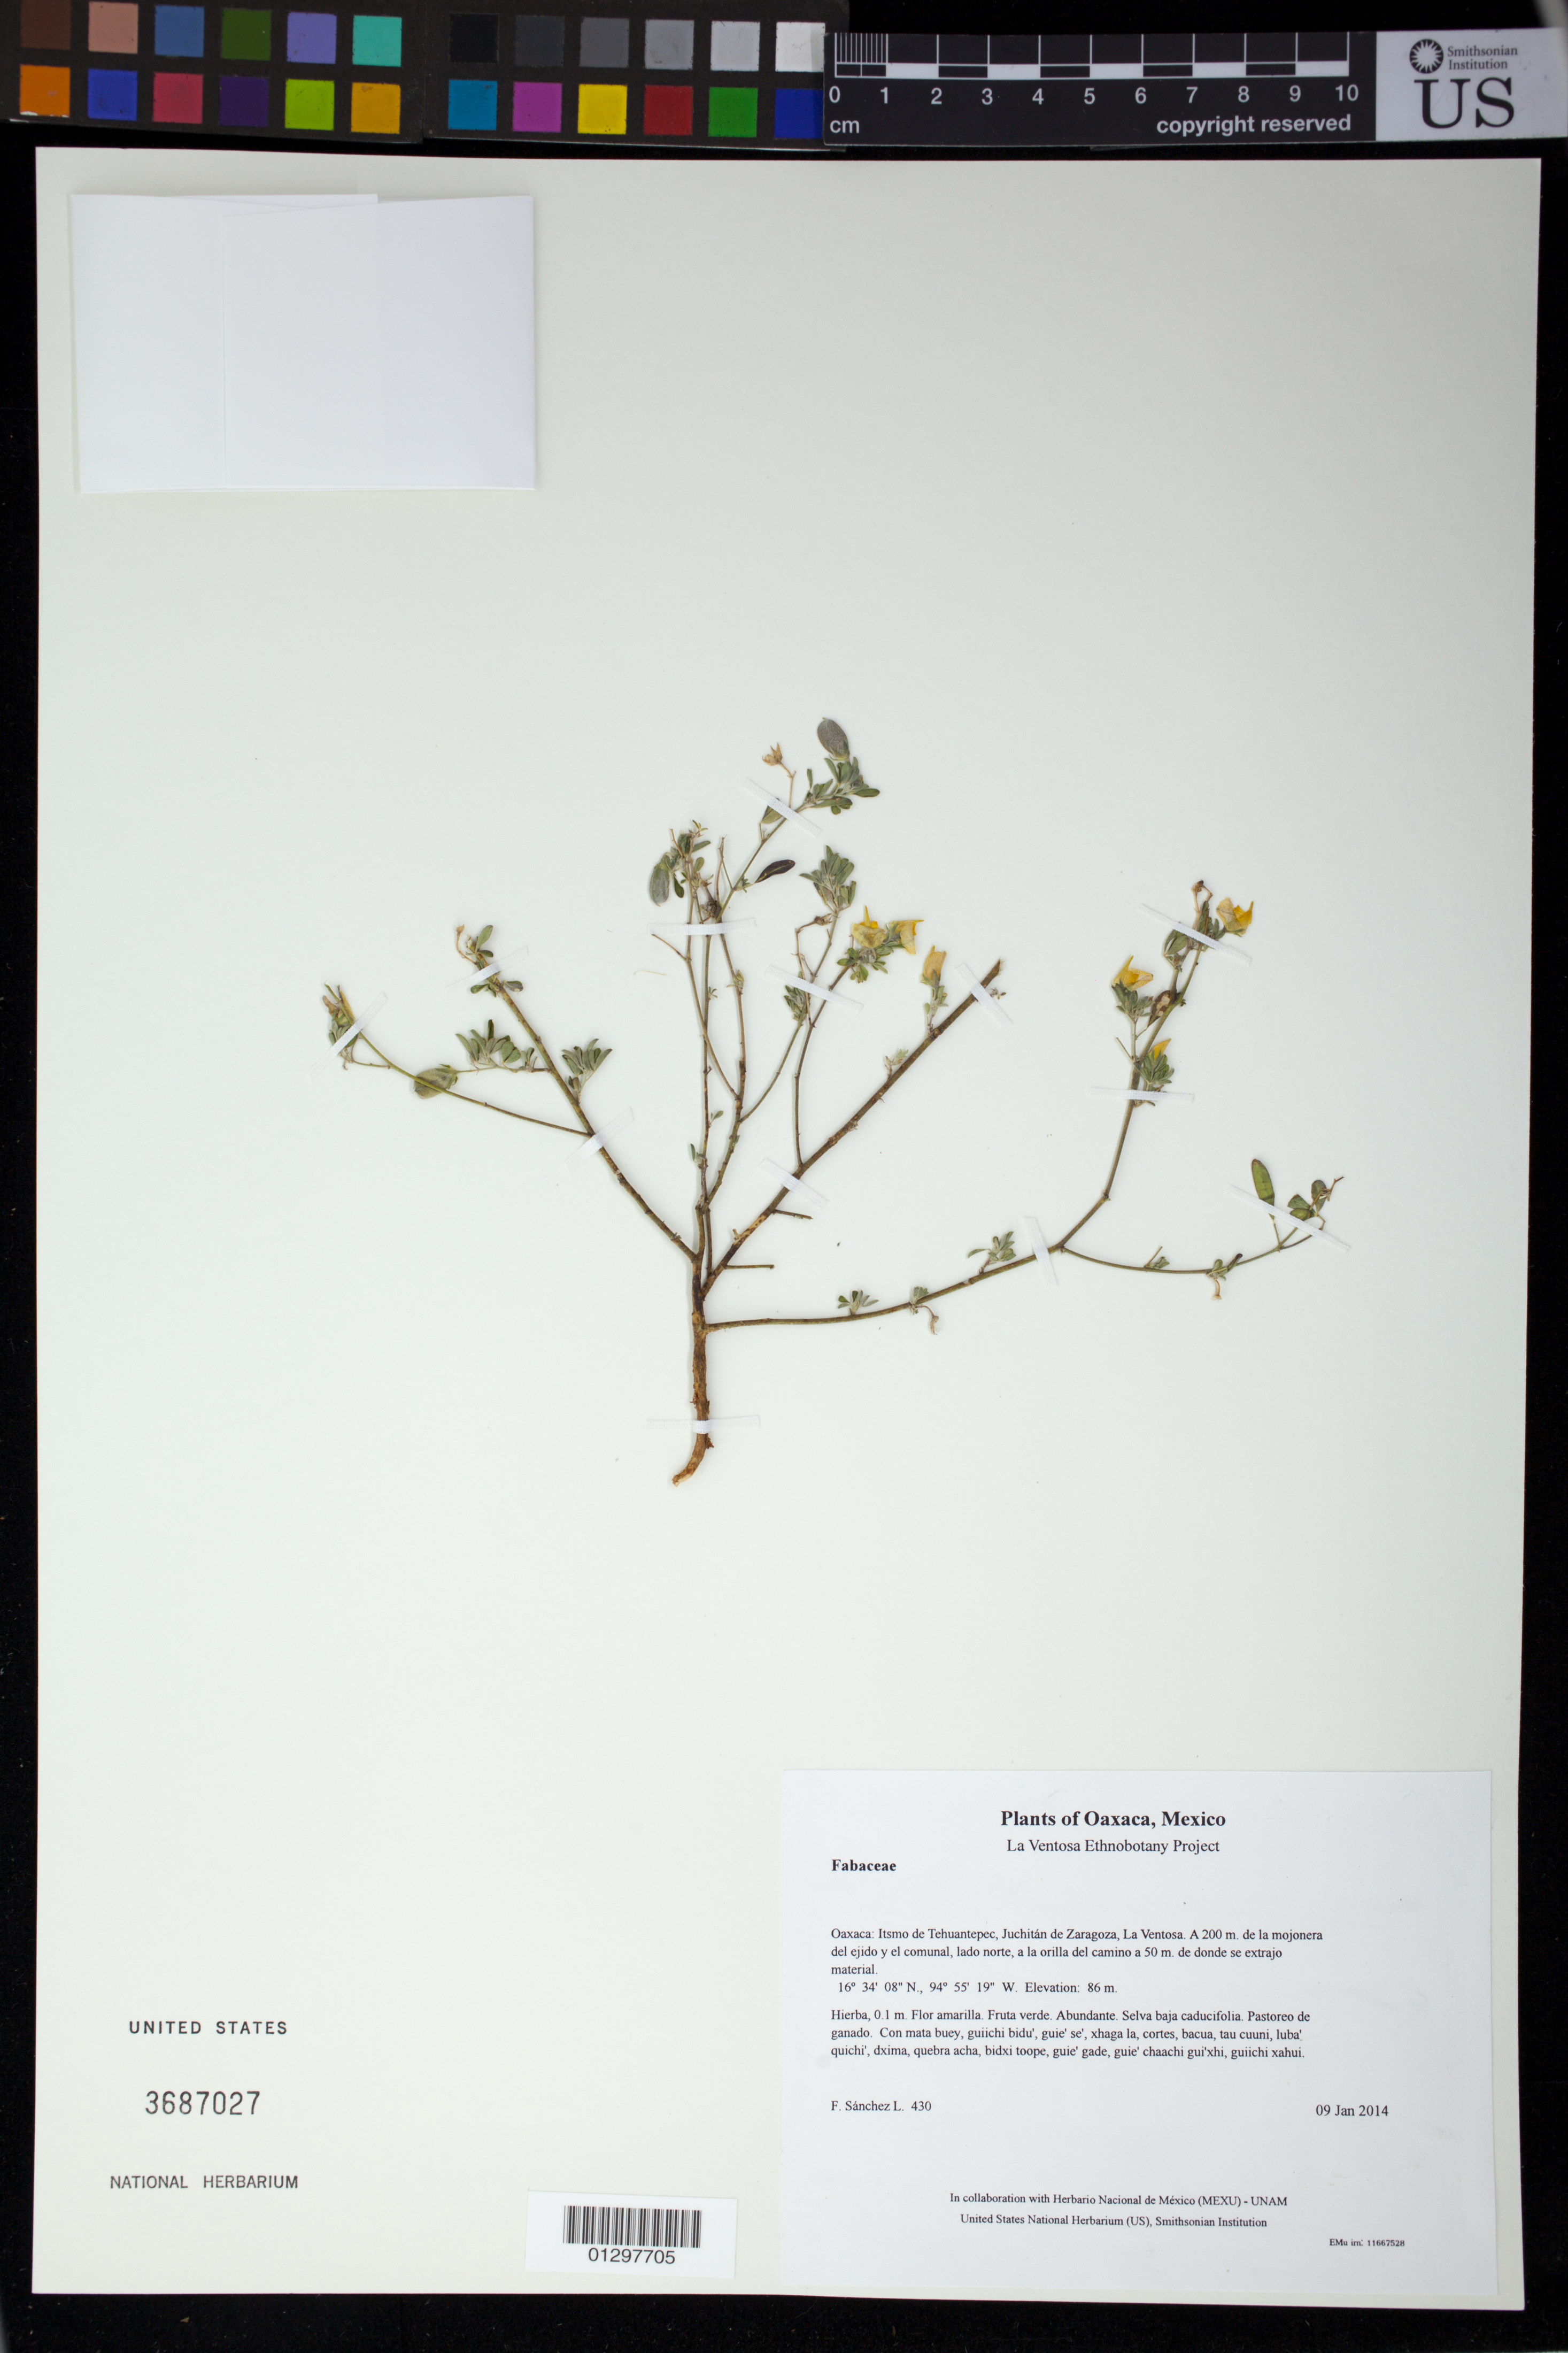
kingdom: Plantae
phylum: Tracheophyta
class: Magnoliopsida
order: Fabales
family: Fabaceae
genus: Crotalaria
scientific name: Crotalaria pumila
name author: Ortega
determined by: Cruz D., R.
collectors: F. Sánchez L.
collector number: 430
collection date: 2014-01-09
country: Mexico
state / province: Oaxaca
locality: Itsmo de Tehuantepec, Juchitán de Zaragoza, La Ventosa. A 200 m. de la mojonera del ejido y el comunal, lado norte, a la orilla del camino a 50 m. de donde se extrajo material.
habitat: Selva baja caducifolia. Pastoreo de ganado.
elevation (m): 86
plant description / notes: JEBOT, MEXU, SERO, US; Guixi layú. 0.1 m. Guie' naguchi. Cuaananaxhi naga'. Stale.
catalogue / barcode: US 3687027